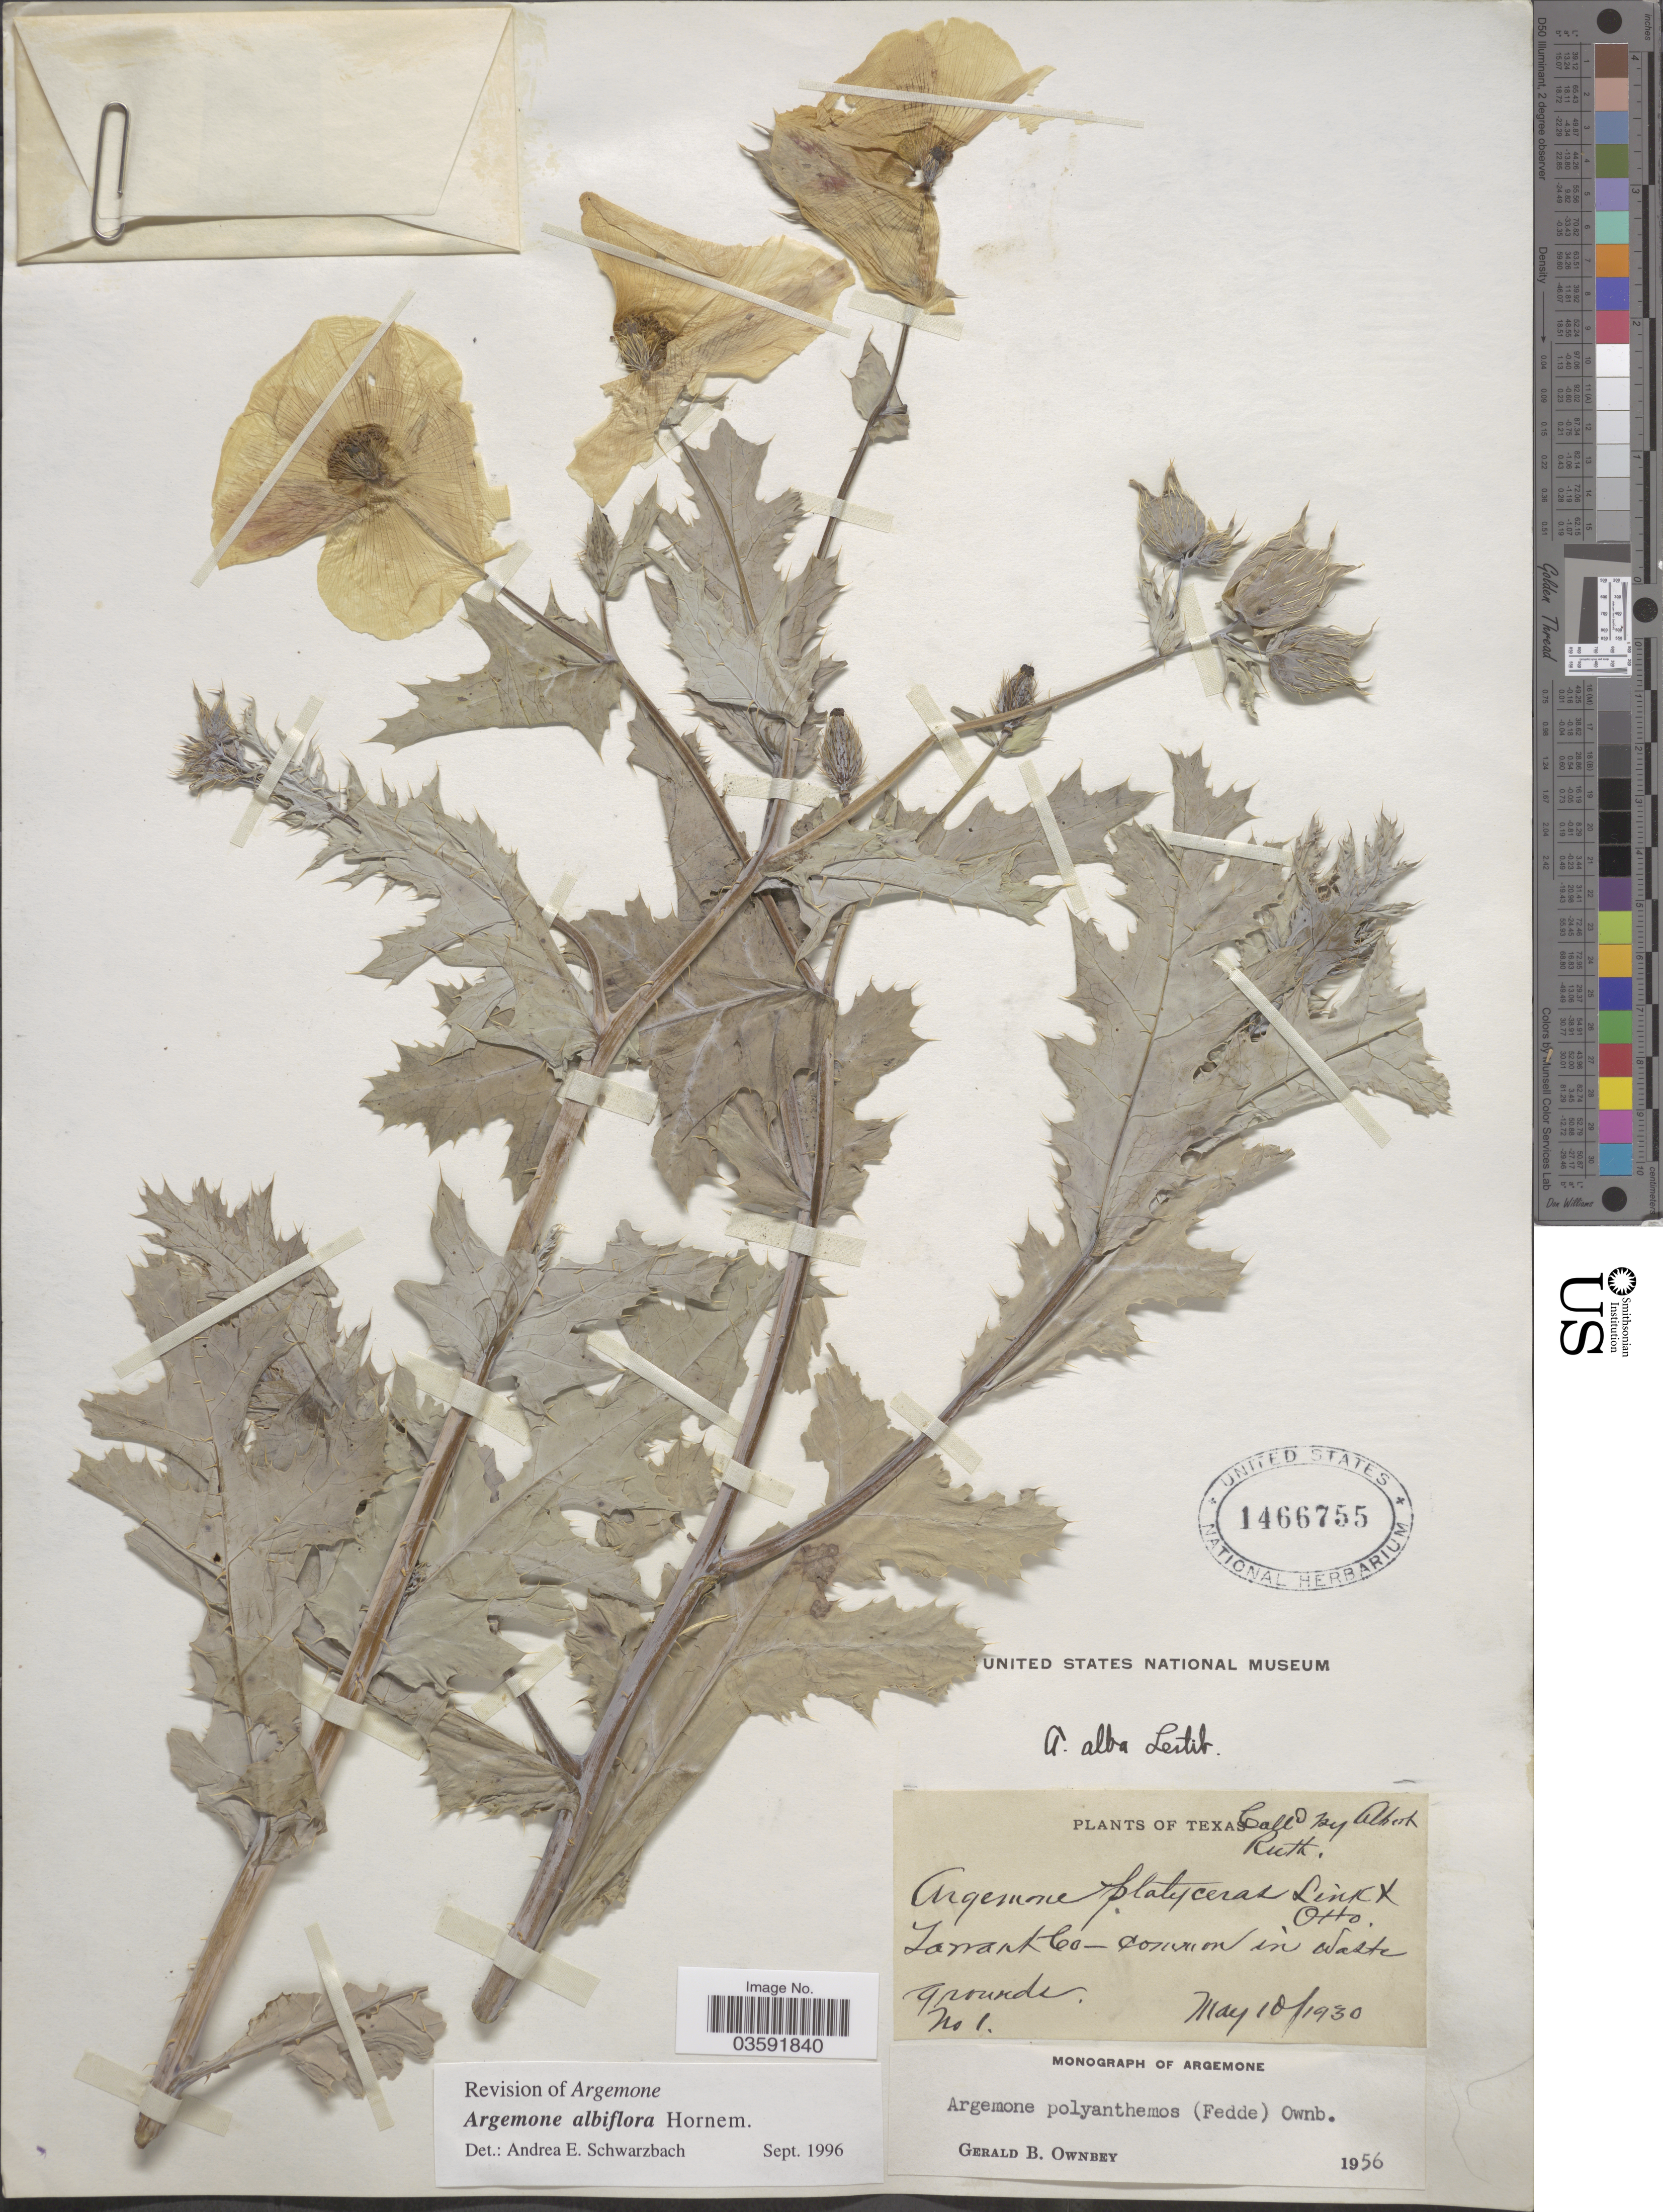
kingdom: Plantae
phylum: Tracheophyta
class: Magnoliopsida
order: Ranunculales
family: Papaveraceae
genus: Argemone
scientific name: Argemone albiflora subsp. albiflora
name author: Hornem.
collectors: A. Ruth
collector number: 1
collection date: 1930-05-10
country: United States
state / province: Texas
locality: Tarrant Co.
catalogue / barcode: US 1466755